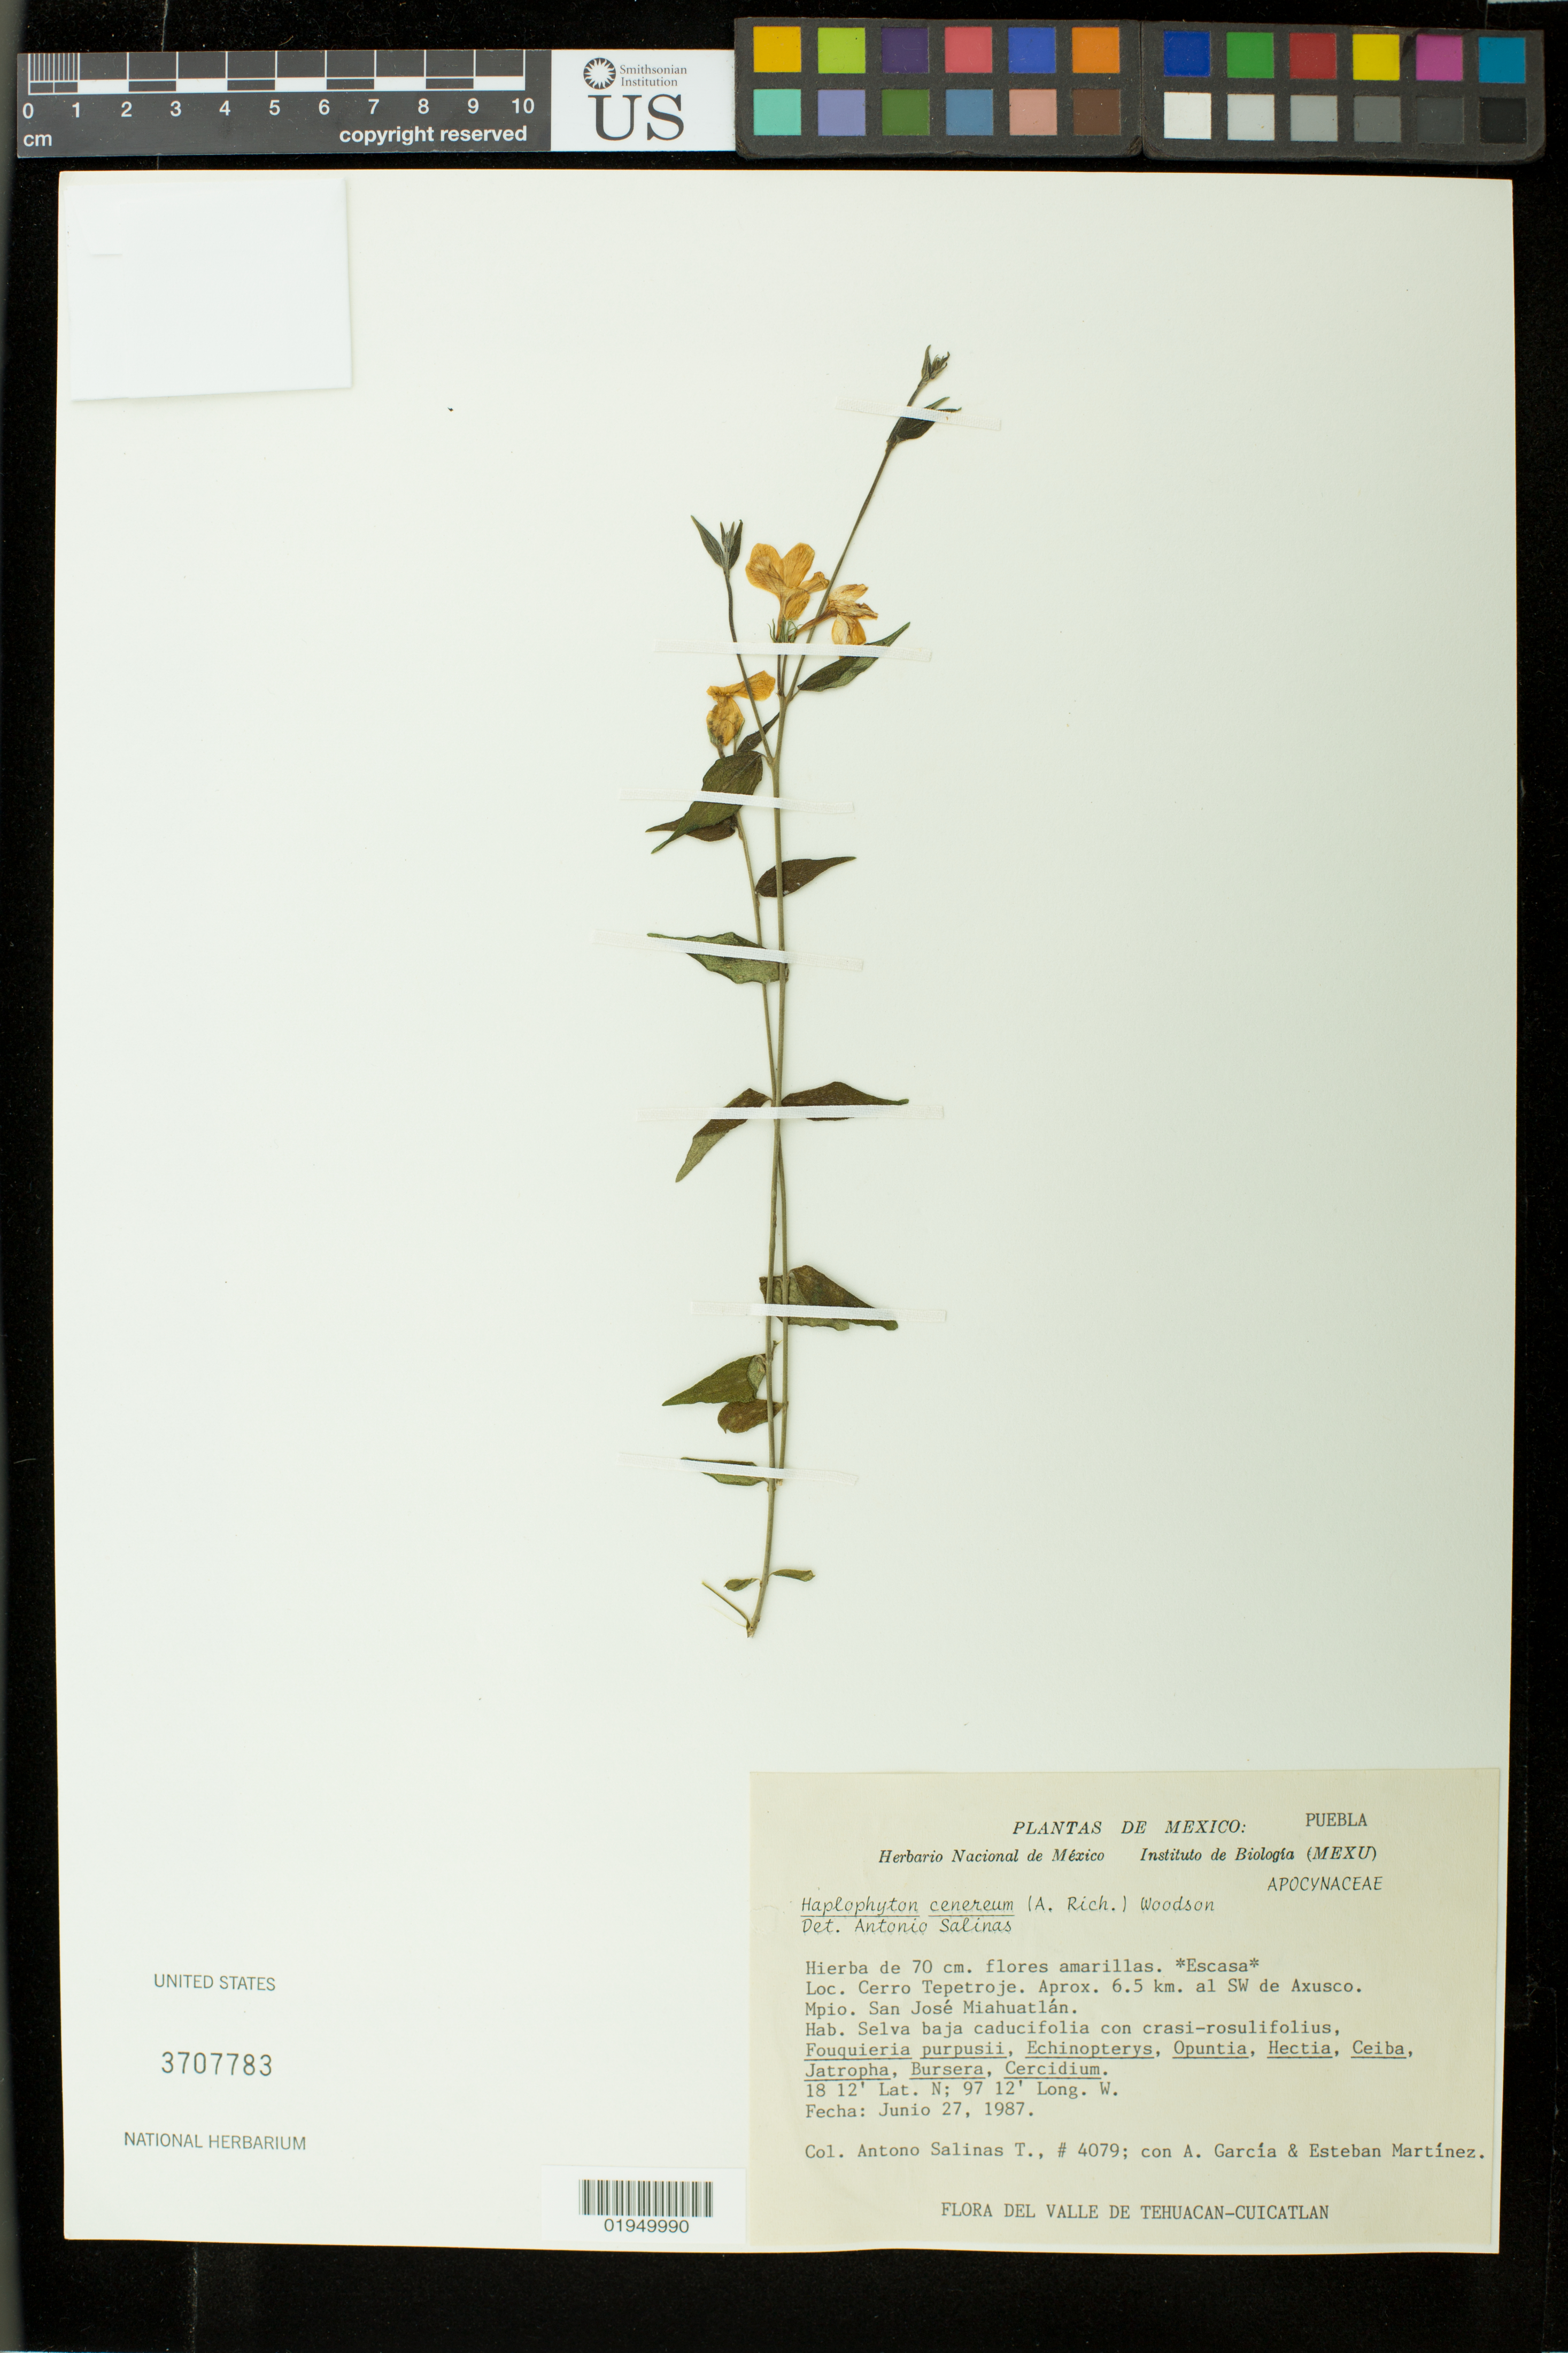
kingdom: Plantae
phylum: Tracheophyta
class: Magnoliopsida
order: Gentianales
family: Apocynaceae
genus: Haplophyton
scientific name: Haplophyton cinereum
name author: (A. Rich.) Woodson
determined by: Salinas T., A.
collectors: A. Salinas T., A. García & E. Martínez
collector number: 4079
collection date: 1987-06-27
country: Mexico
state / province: Puebla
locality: Cerro Tepetroje. Aprox. 6.5 km. al SW de Axusco. Mpio. San Jose Miahuatlan.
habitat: Selva baja caducifolia.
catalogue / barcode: US 3707783